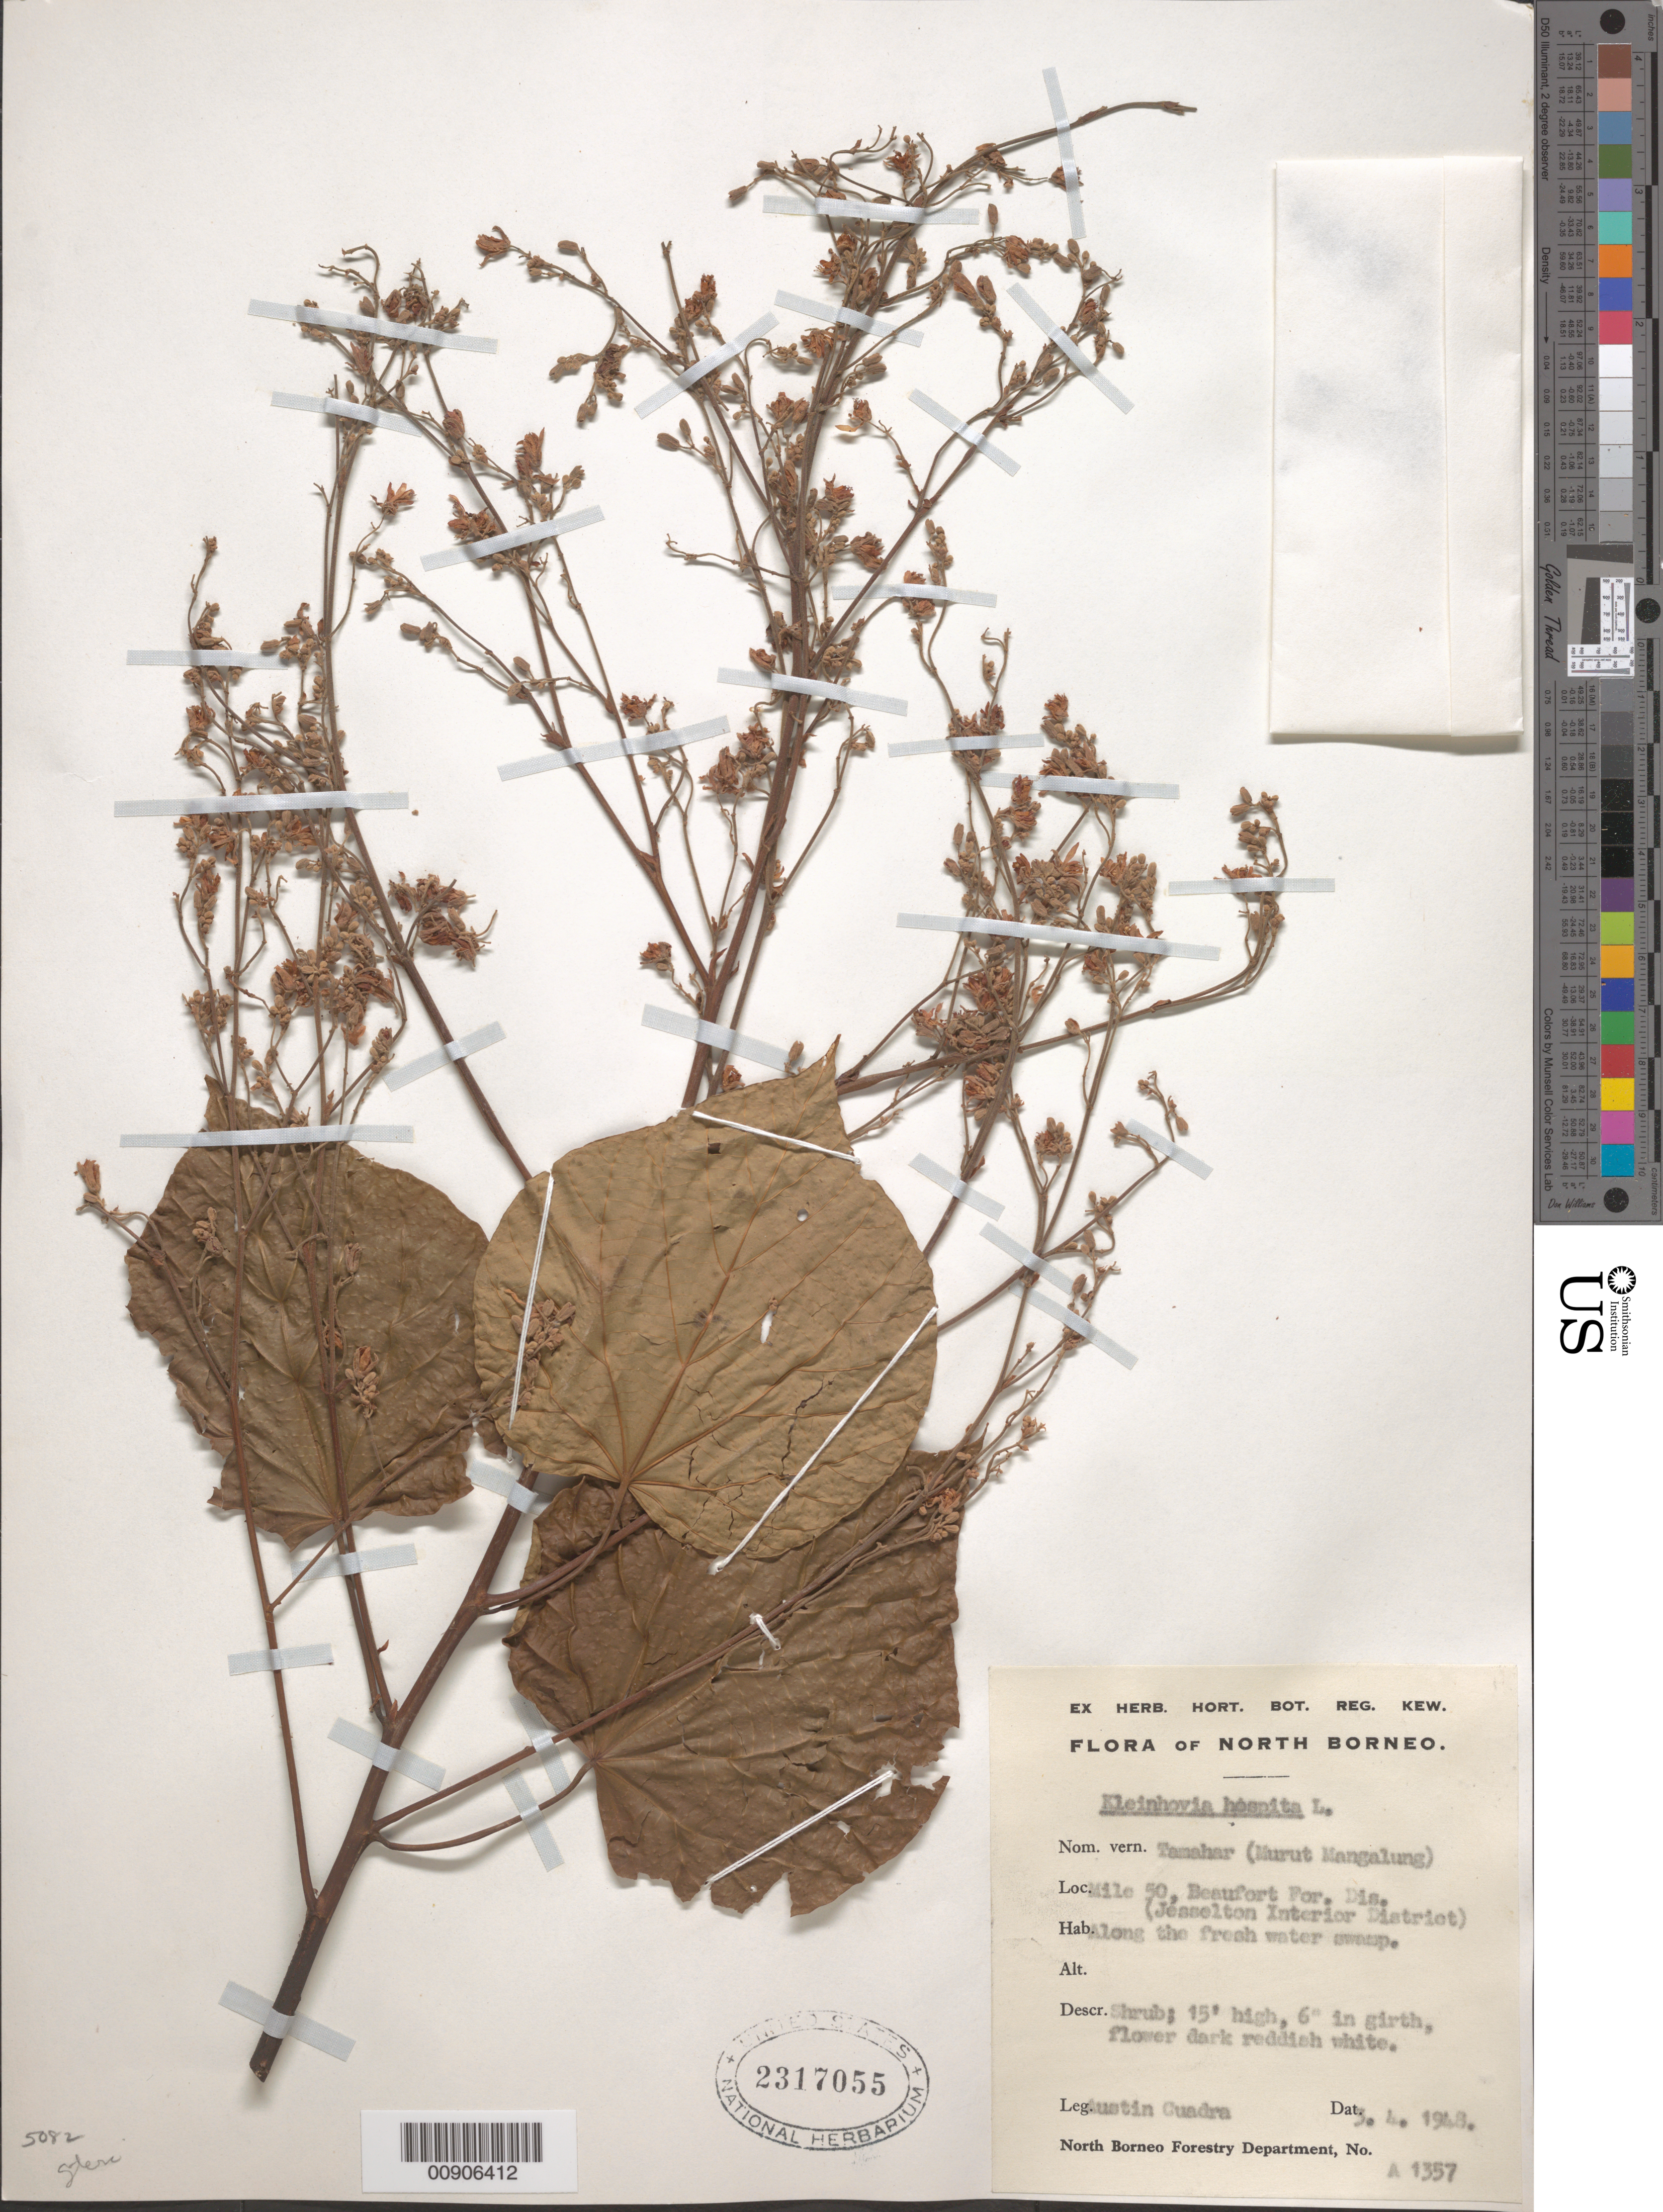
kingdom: Plantae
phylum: Tracheophyta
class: Magnoliopsida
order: Malvales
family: Malvaceae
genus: Kleinhovia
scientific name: Kleinhovia hospita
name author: L.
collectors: A. Cuadra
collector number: A 1357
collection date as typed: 04 Mar 1948 or 03 Apr 1948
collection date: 1948-03-04 or 1948-04-03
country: Indonesia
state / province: Kalimantan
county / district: Kalimantan Barat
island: Borneo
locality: Mile 50, Beaufort For. Dis. (jesselton Interior District)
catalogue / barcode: US 2317055